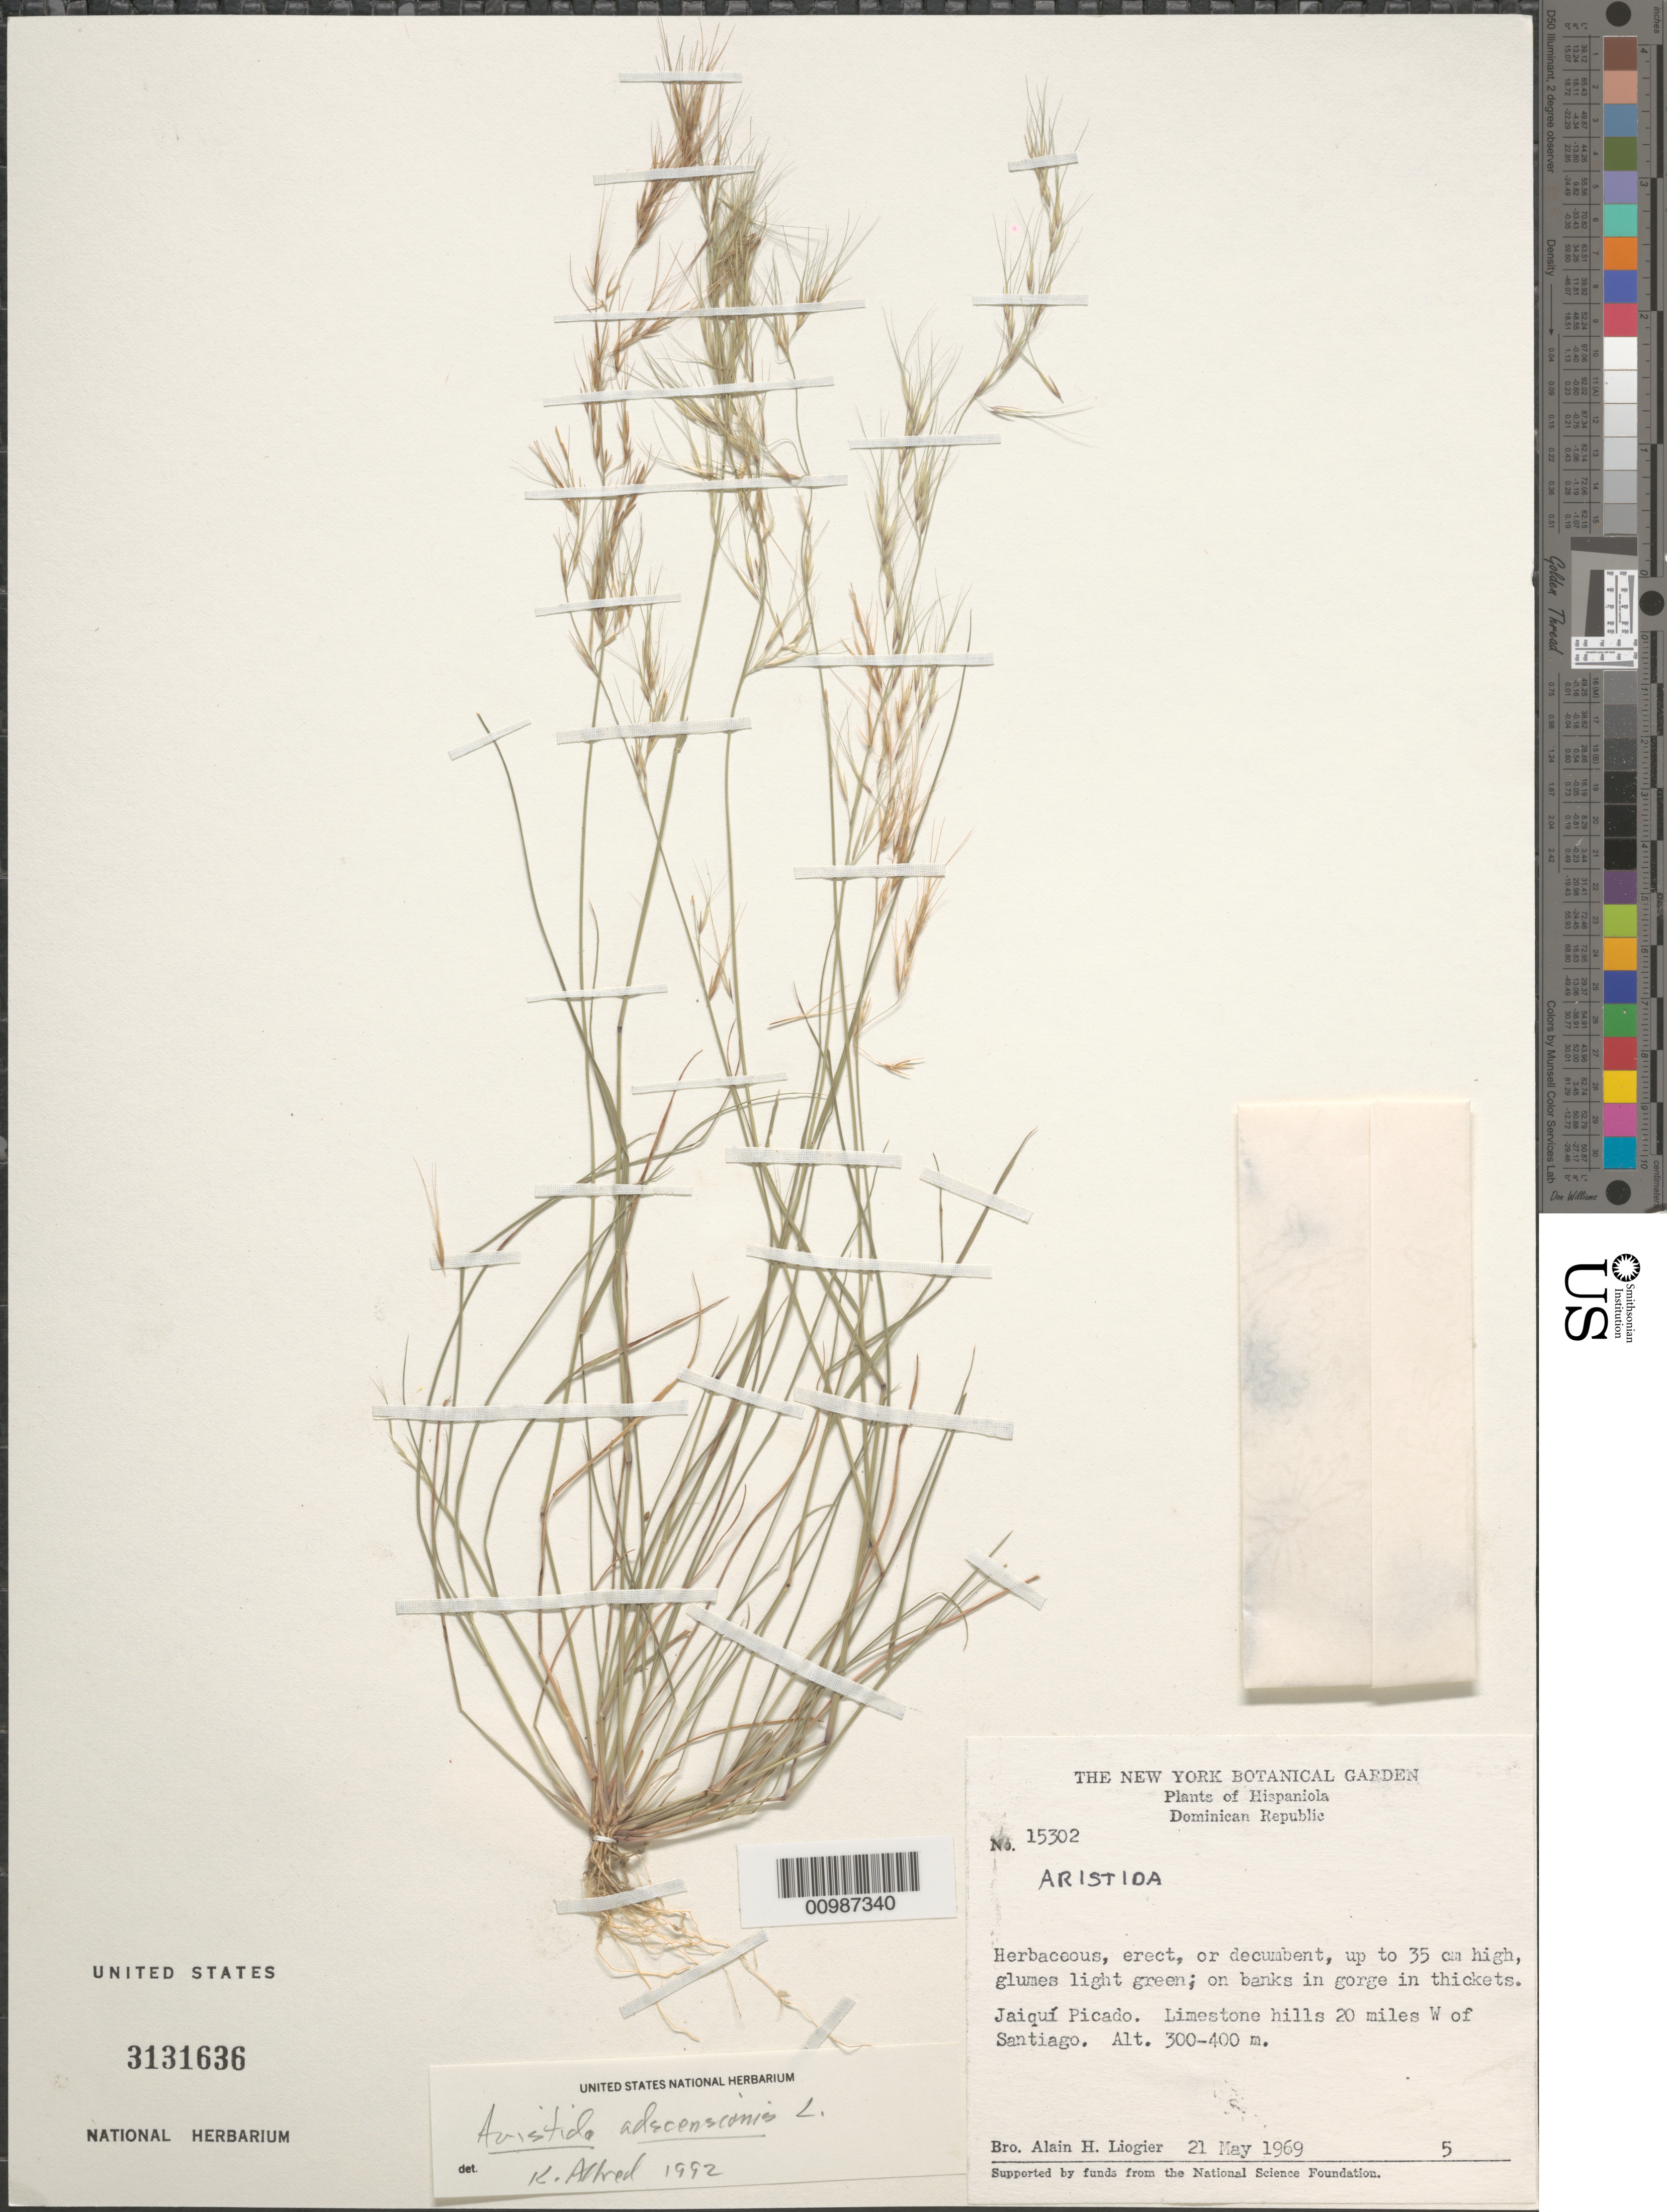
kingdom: Plantae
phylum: Tracheophyta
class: Liliopsida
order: Poales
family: Poaceae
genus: Aristida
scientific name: Aristida adscensionis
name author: L.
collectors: A. H. Liogier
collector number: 15302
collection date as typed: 21 May 1969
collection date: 1969-05-21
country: Dominican Republic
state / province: Santiago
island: Hispaniola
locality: Jaiqui Picado, 20 miles W of Santiago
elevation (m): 300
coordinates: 0 N, 0 E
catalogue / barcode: US 3131636